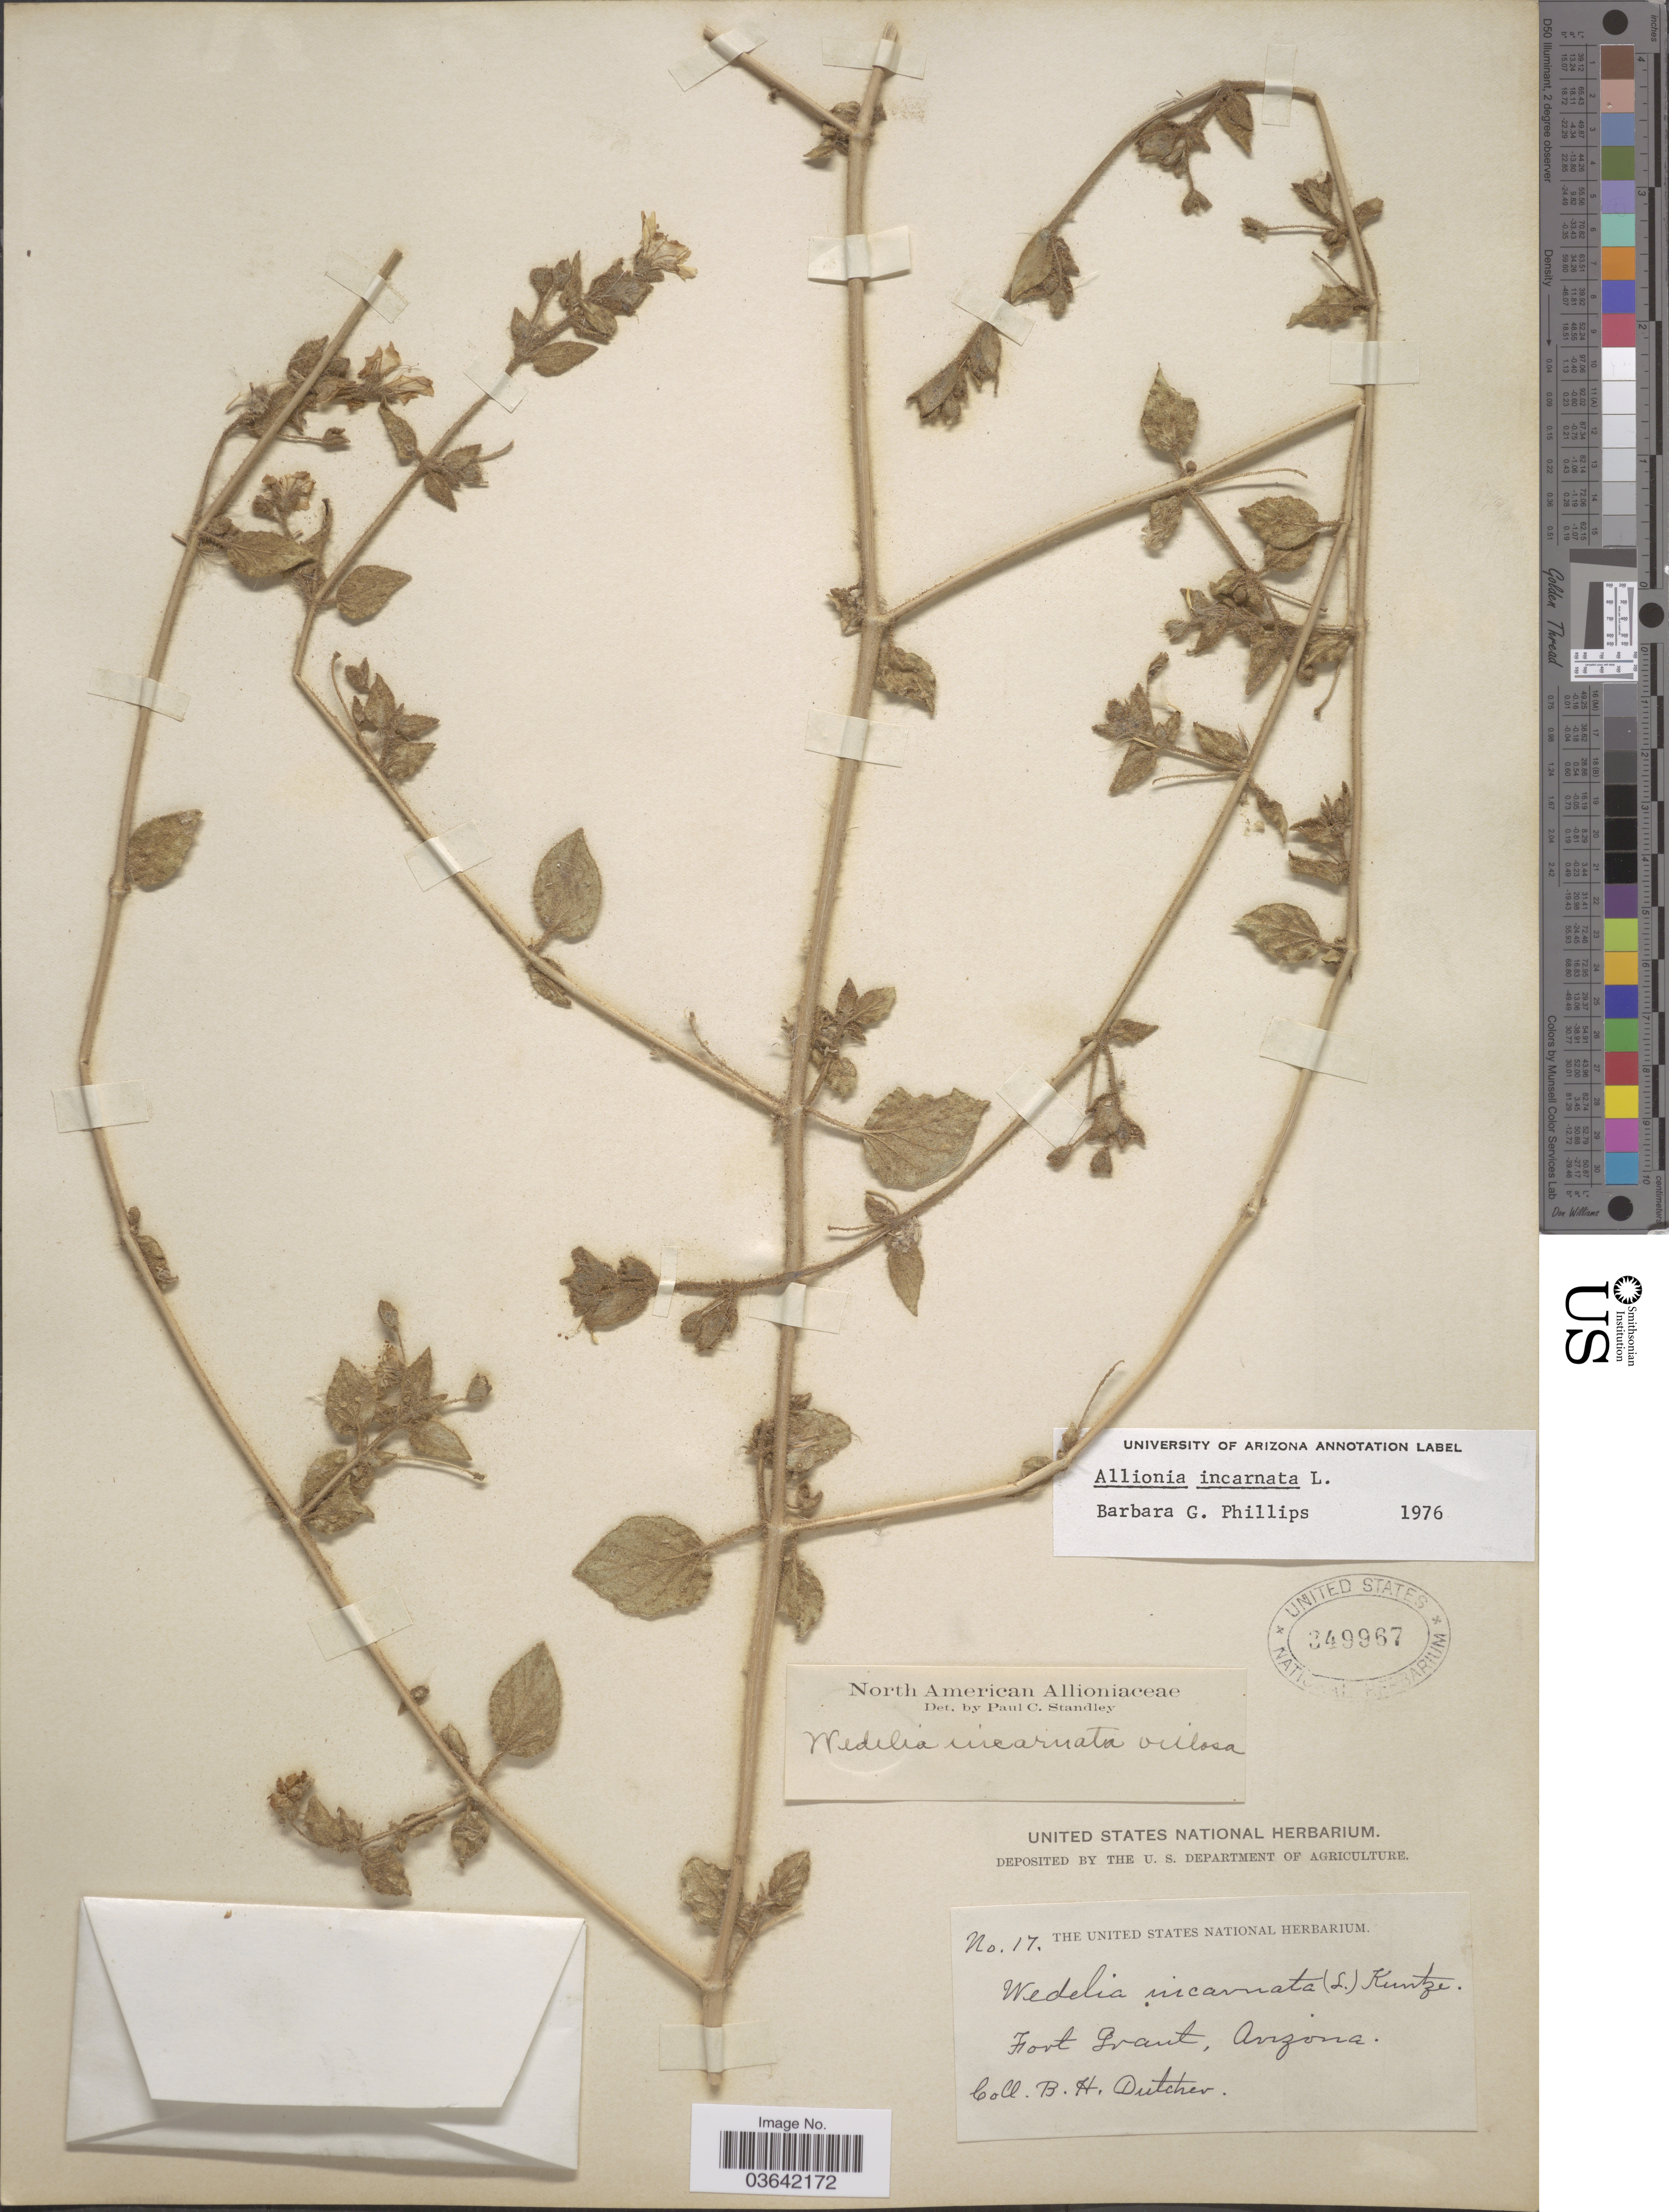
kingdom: Plantae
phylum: Tracheophyta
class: Magnoliopsida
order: Caryophyllales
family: Nyctaginaceae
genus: Allionia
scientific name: Allionia incarnata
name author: L.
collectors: B. H. Dutcher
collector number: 17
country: United States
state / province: Arizona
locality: Fort Grant.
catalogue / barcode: US 349967